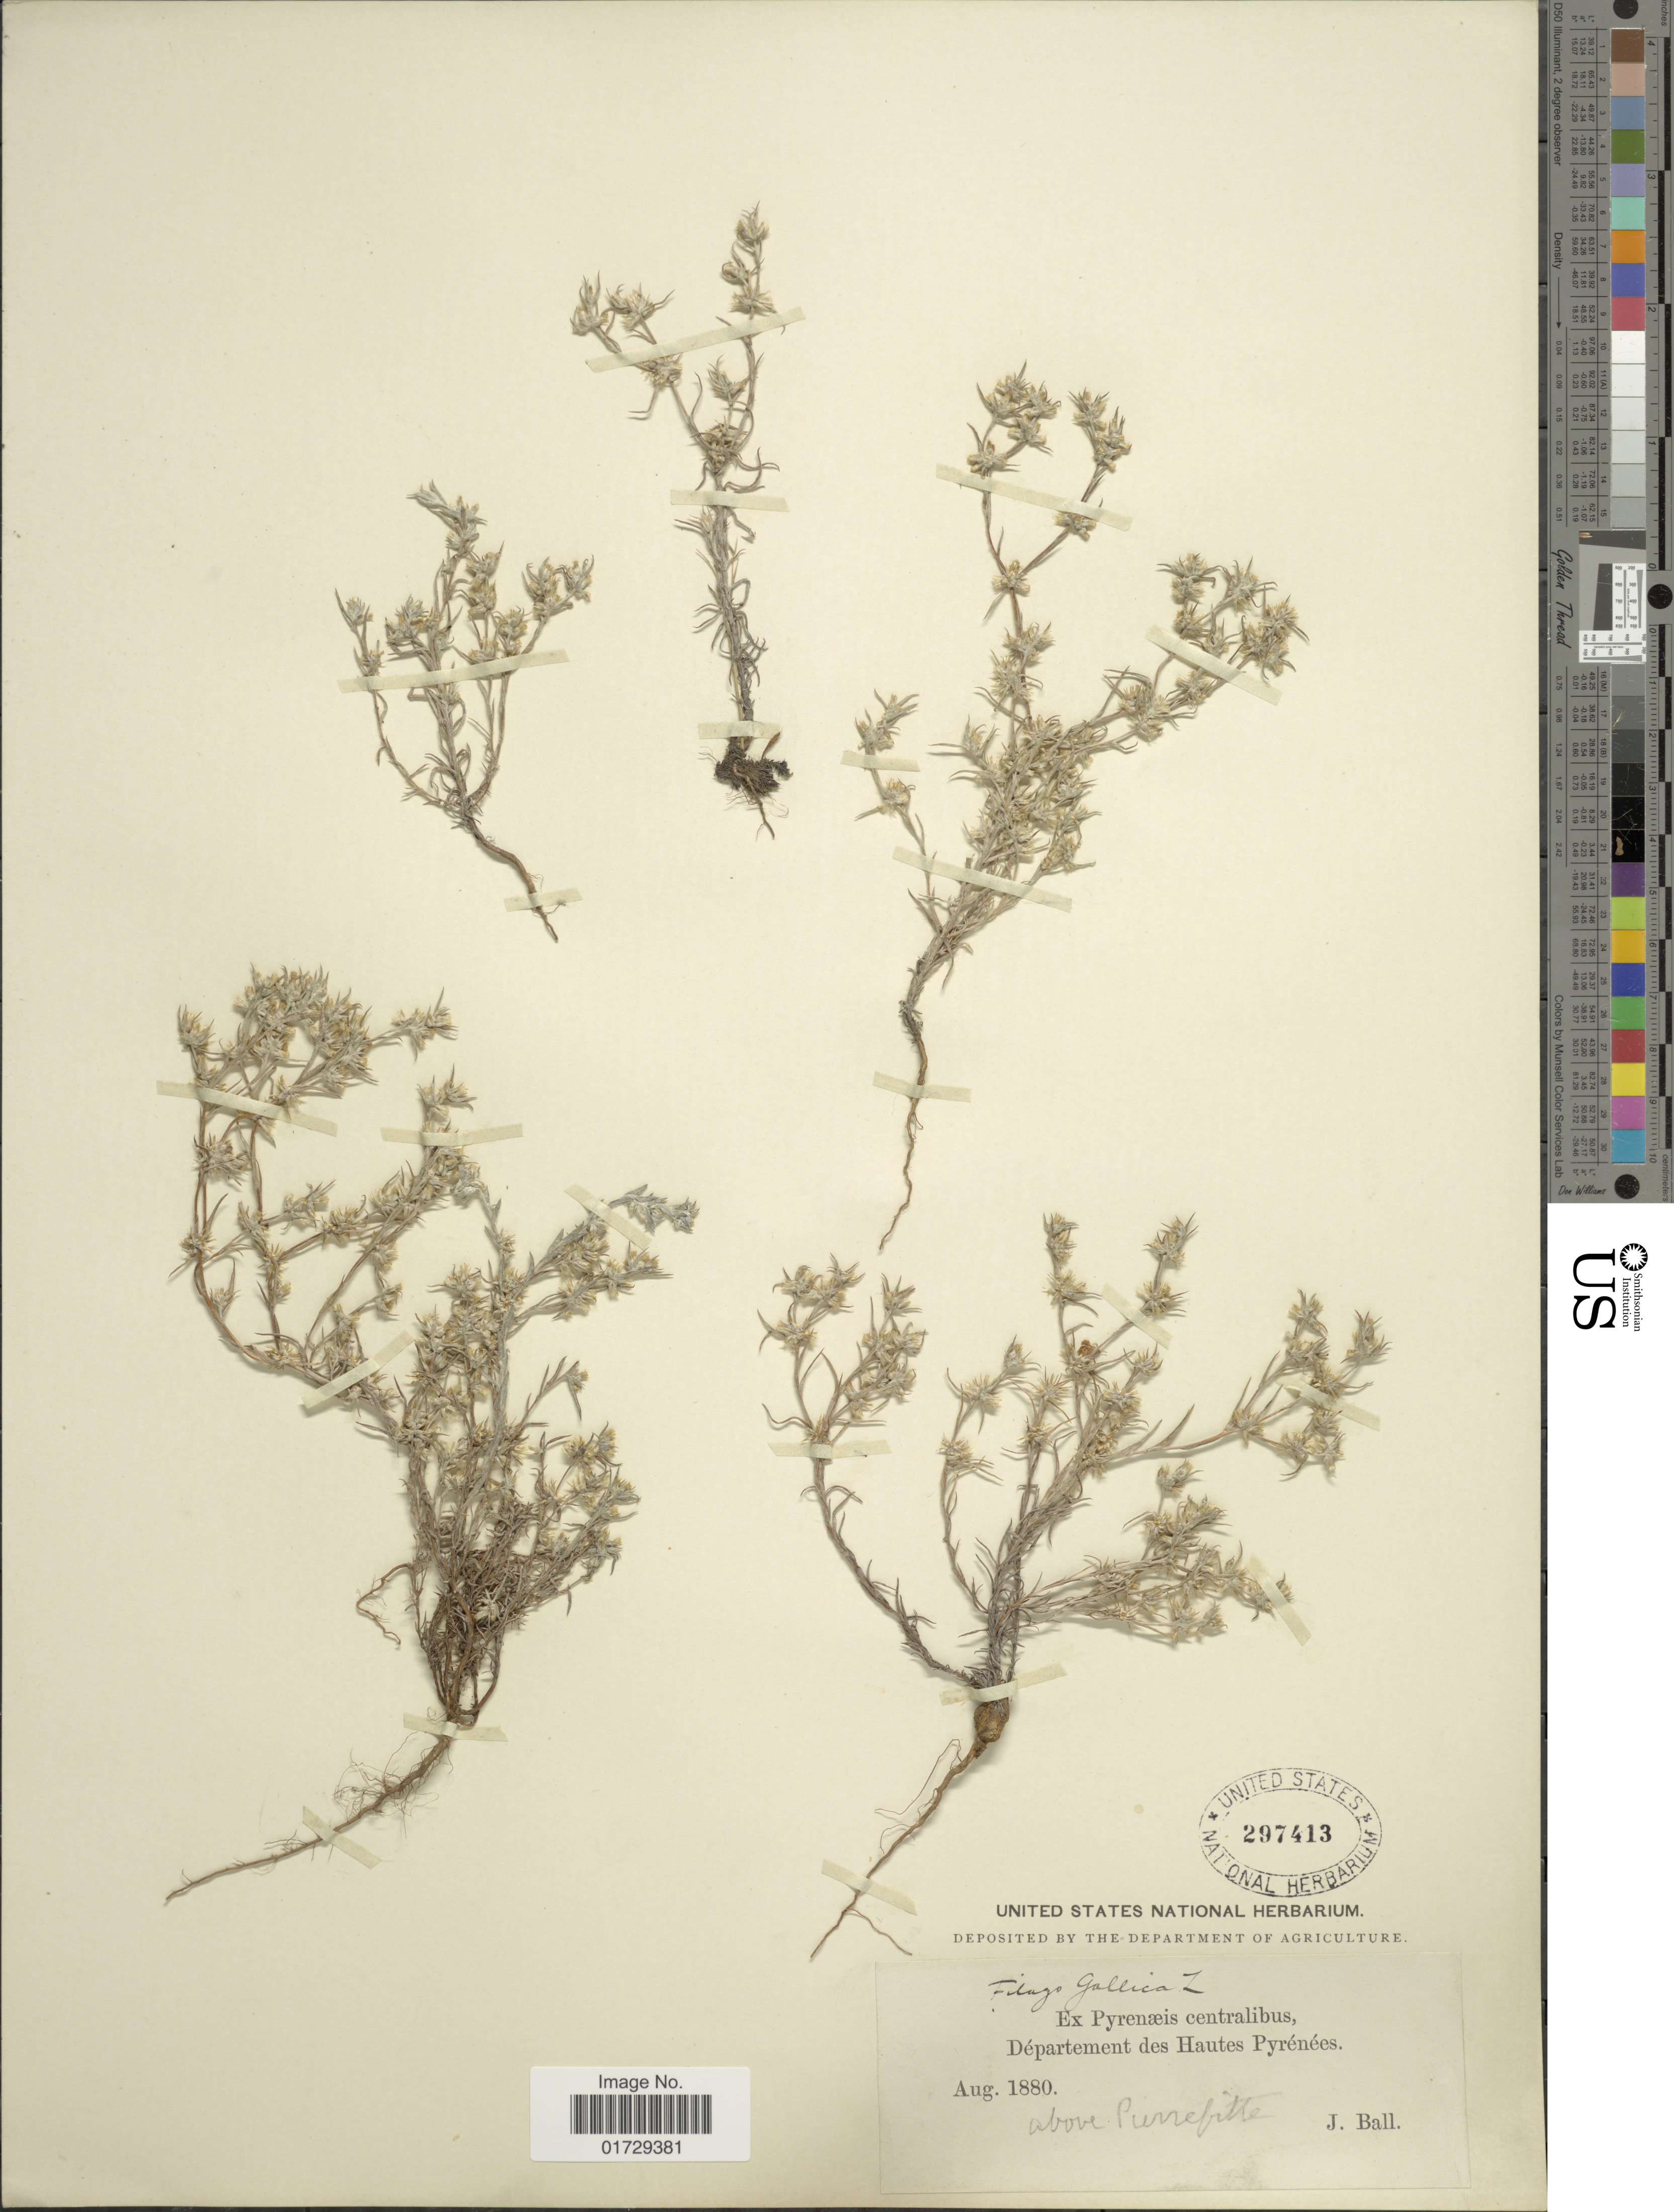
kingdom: Plantae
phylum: Tracheophyta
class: Magnoliopsida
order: Asterales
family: Asteraceae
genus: Filago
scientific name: Filago gallica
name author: L.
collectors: J. Ball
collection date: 1880-08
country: France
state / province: Occitanie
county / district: Hautes-Pyrénées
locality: Departement des Hautes Pyrenees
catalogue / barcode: US 297413